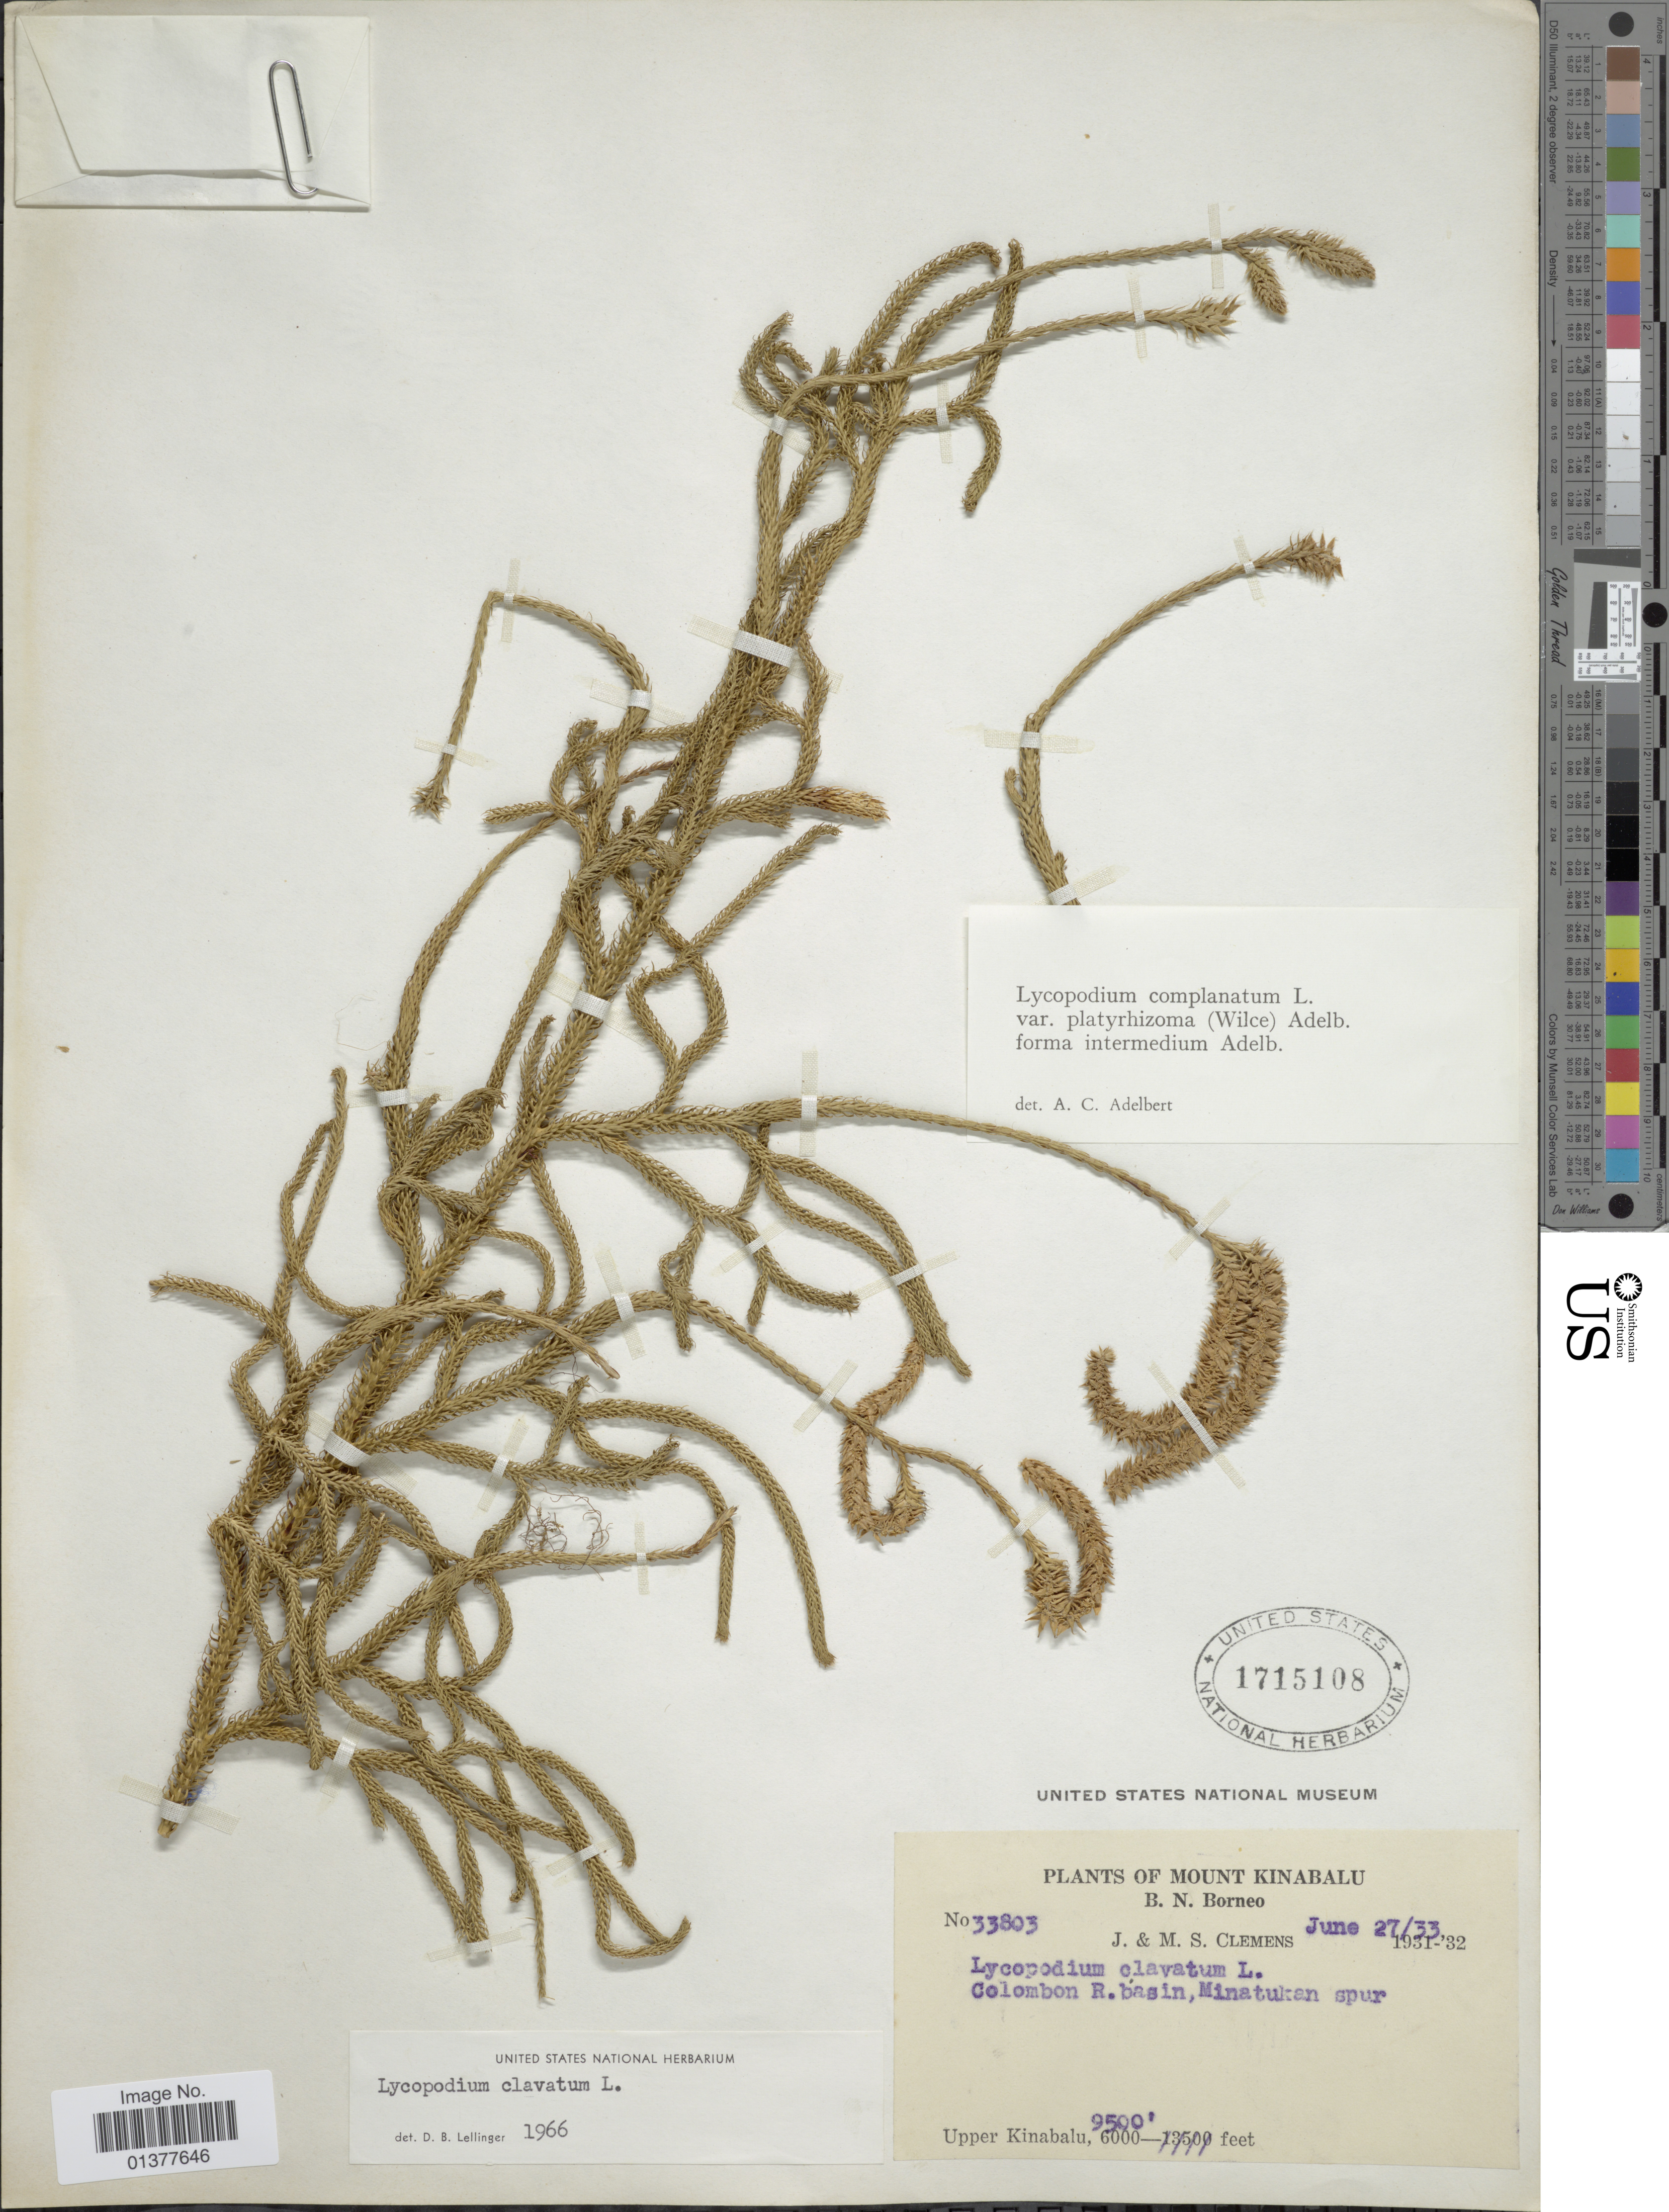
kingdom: Plantae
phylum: Tracheophyta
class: Lycopodiopsida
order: Lycopodiales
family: Lycopodiaceae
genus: Lycopodium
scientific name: Lycopodium clavatum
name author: L.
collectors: J. Clemens & M. S. Clemens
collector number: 33803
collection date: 1933-06-27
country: Malaysia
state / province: Sabah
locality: Mount Kinabalu, B.N. Borneo, Colombon R. basin, Minatukan spur, Upper Kinabalu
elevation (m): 6000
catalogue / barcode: US 1715108